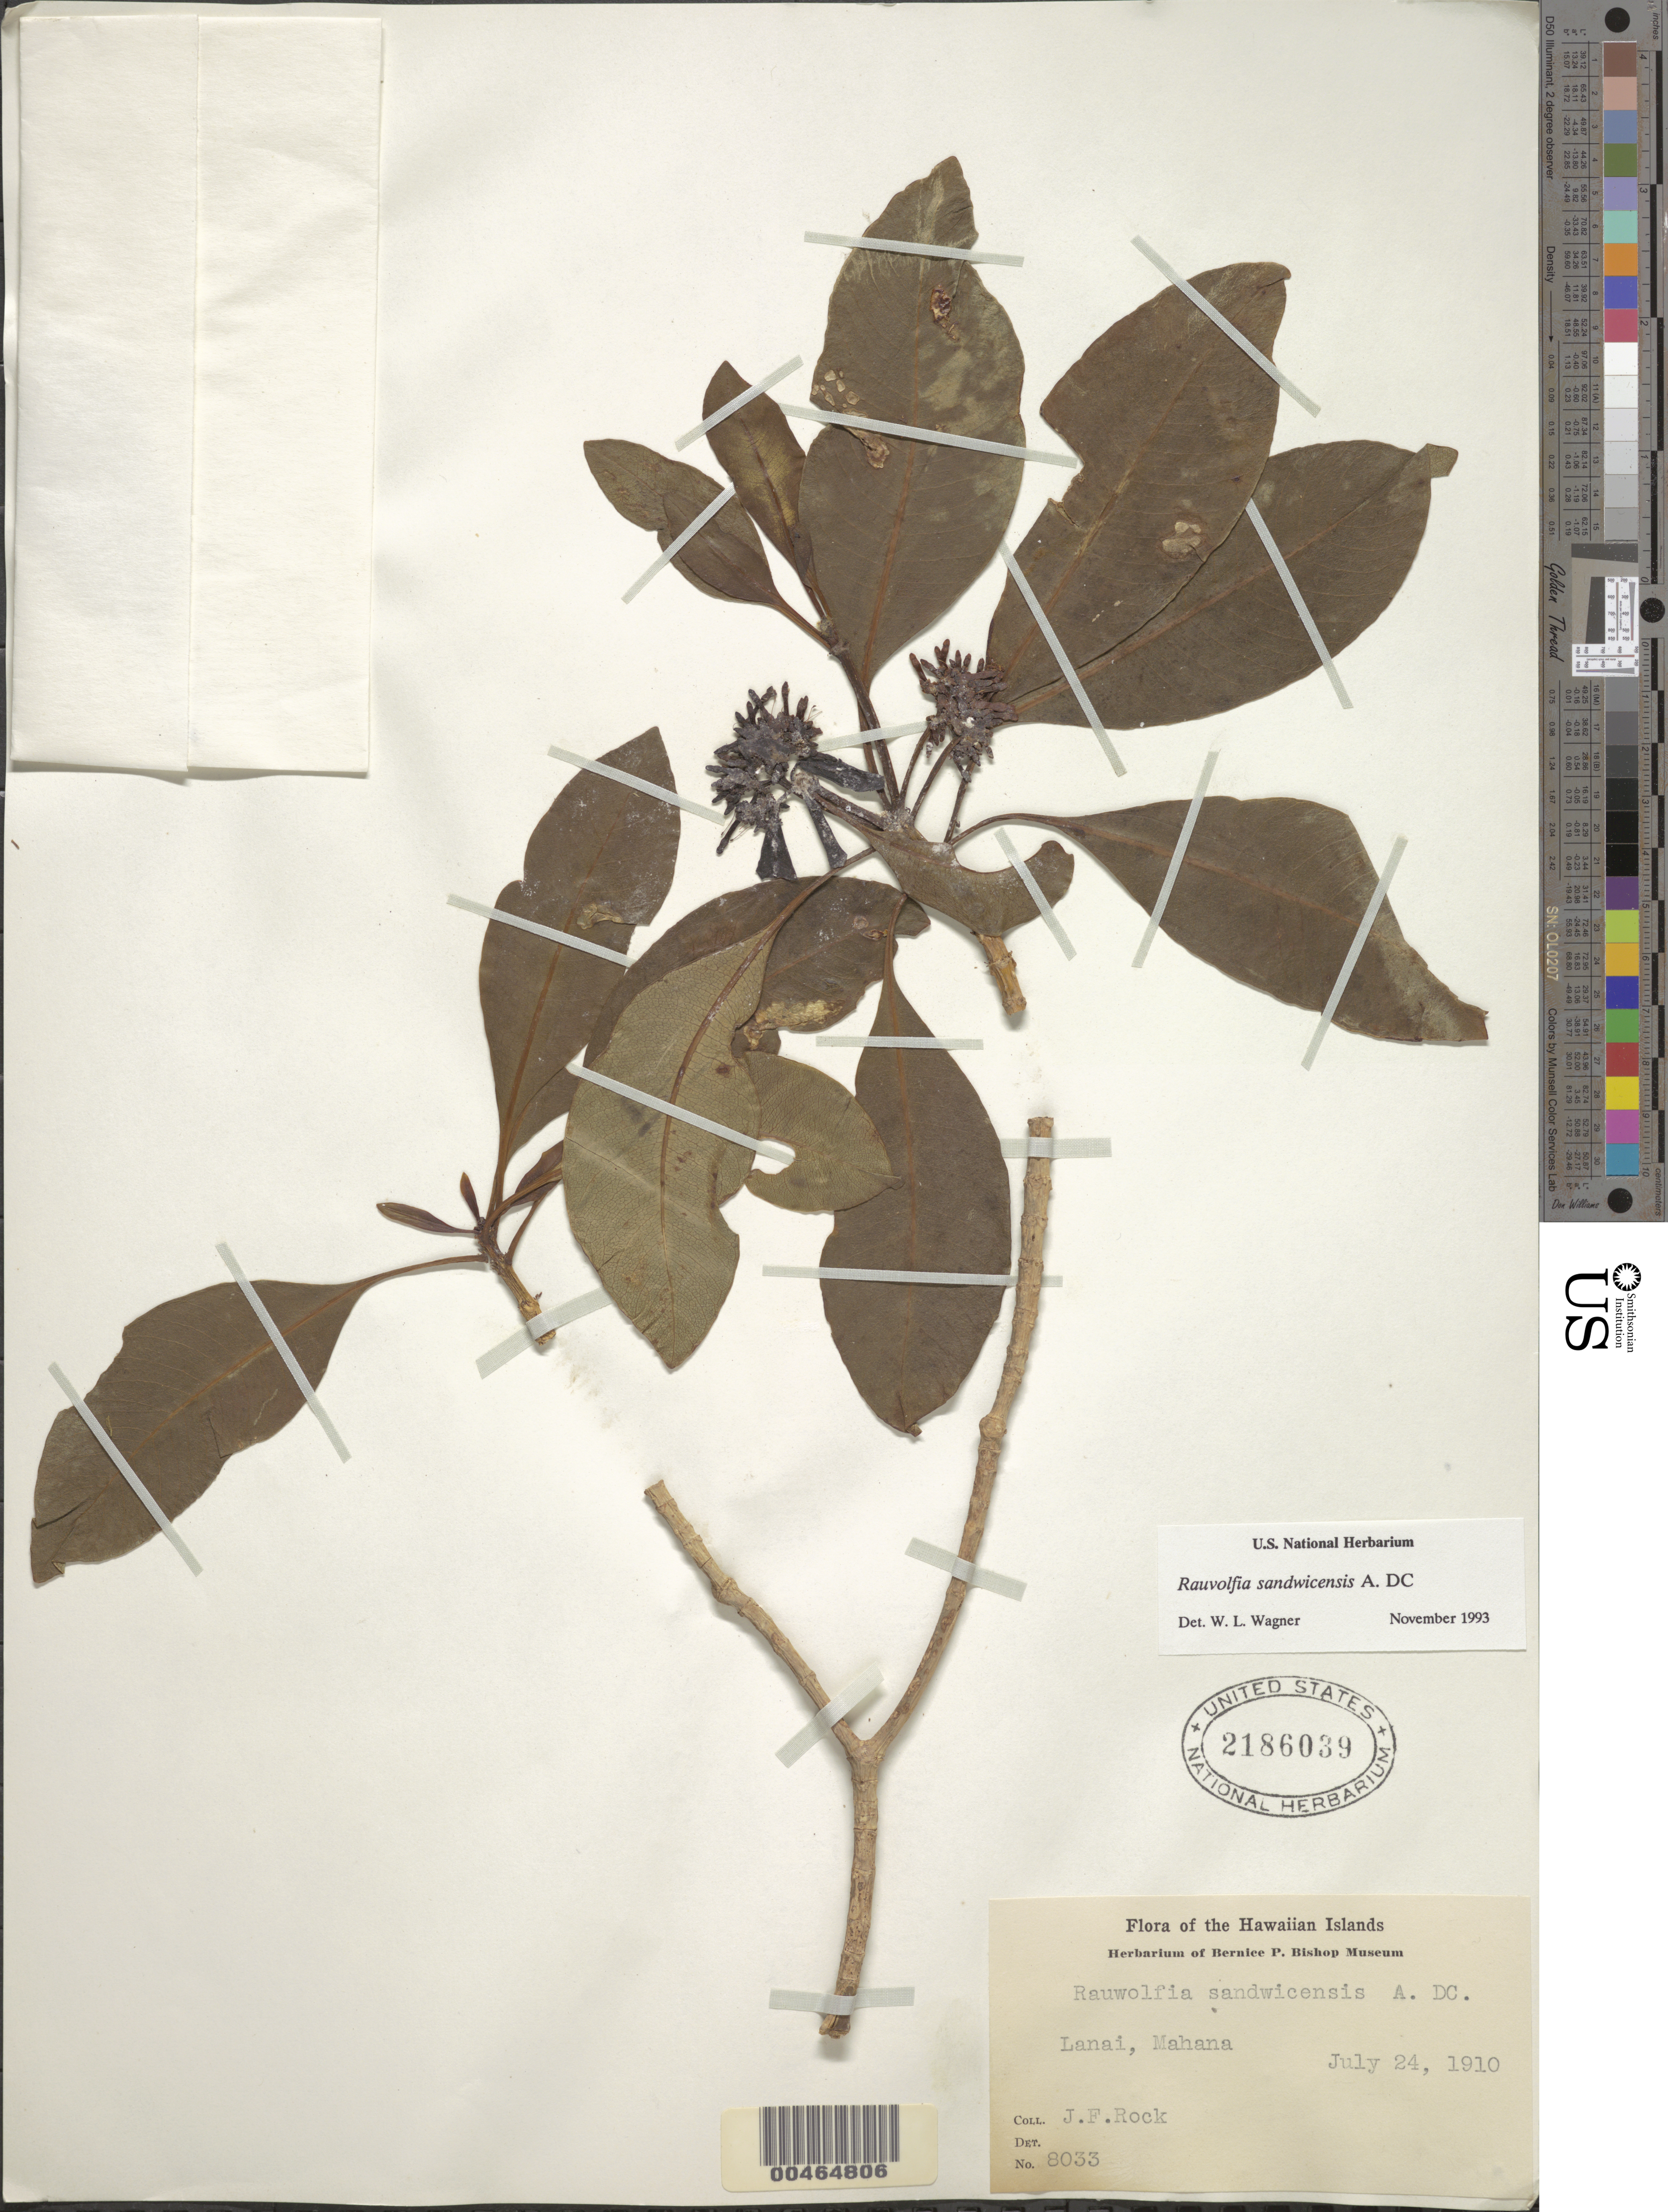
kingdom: Plantae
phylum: Tracheophyta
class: Magnoliopsida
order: Gentianales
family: Apocynaceae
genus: Rauvolfia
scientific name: Rauvolfia sandwicensis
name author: A. DC.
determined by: Wagner, W. L., (BOT), Smithsonian Institution - National Museum of Natural History (UNITED STATES)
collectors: J. F. Rock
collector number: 8033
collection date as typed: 24 Jul 1910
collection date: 1910-07-24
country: United States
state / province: Hawaii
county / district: Honolulu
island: Oahu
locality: Mahana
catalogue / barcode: US 2186039